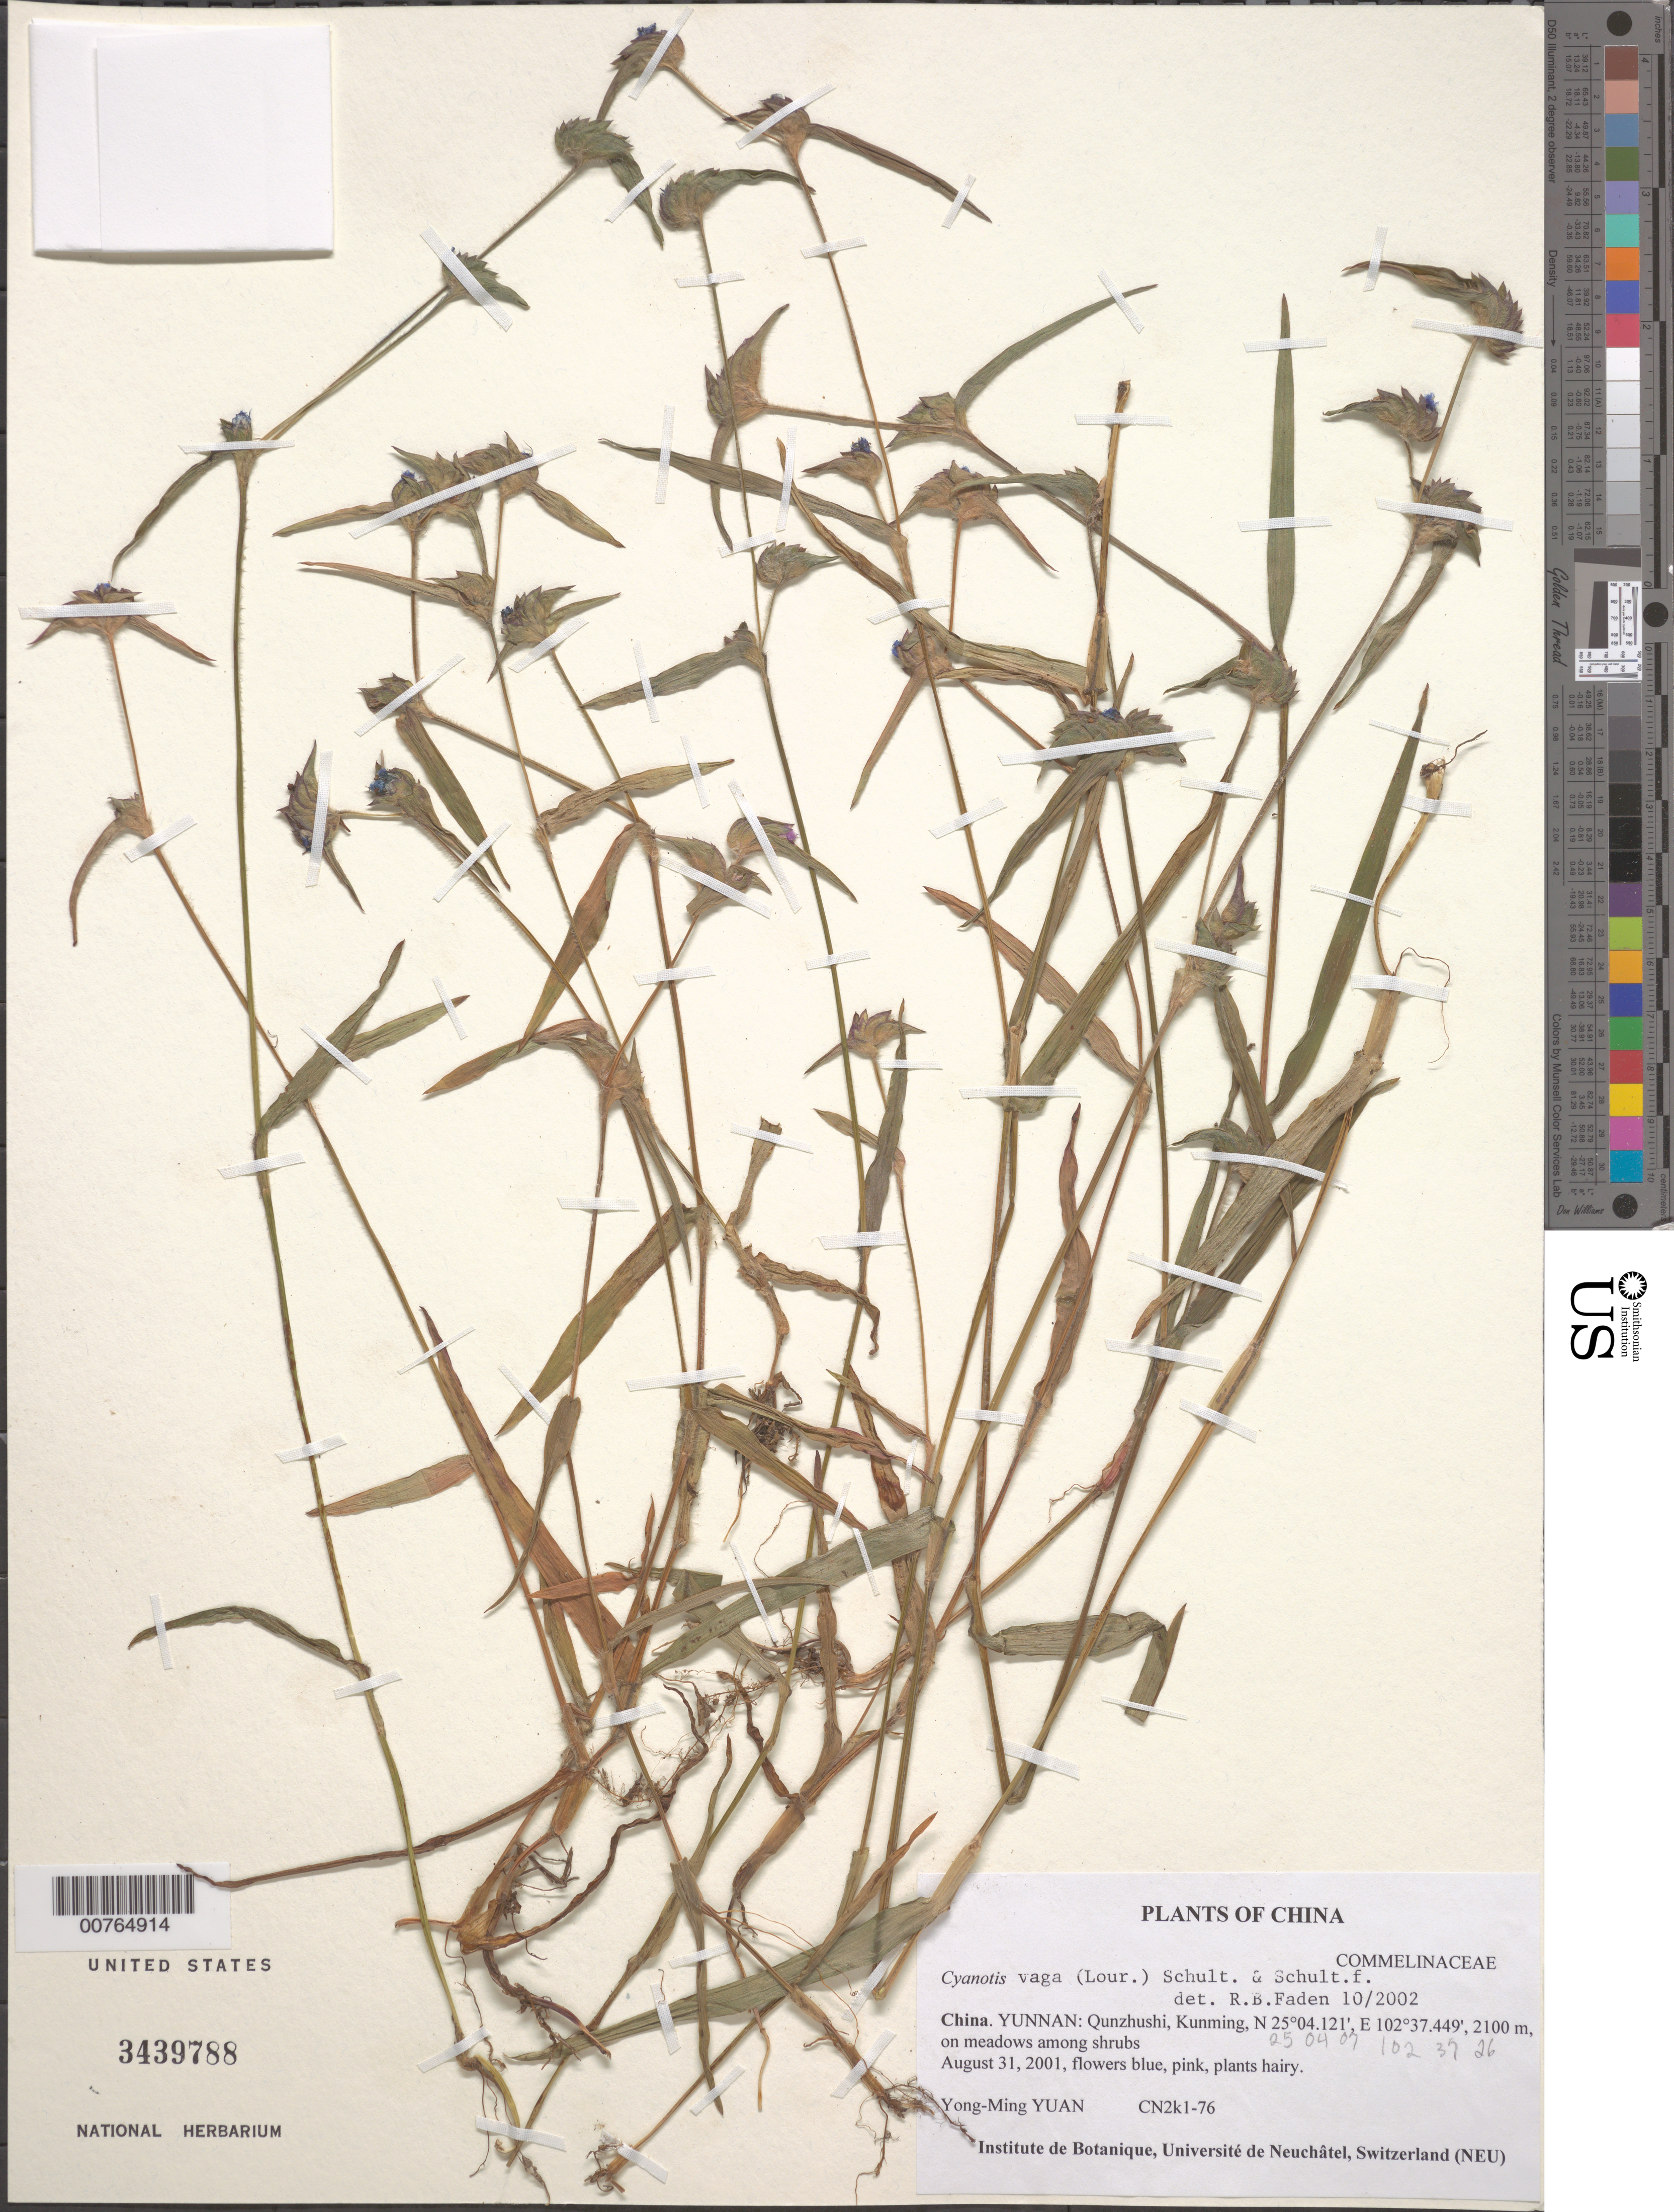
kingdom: Plantae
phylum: Tracheophyta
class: Liliopsida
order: Commelinales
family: Commelinaceae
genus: Cyanotis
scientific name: Cyanotis vaga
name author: (Lour.) Schult. & Schult. f.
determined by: Faden, Robert B., (US), Smithsonian Institution - National Museum of Natural History (UNITED STATES)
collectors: Y. M. Yuan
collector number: CN2k-76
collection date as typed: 31 Aug 2001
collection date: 2001-08-31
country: China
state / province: Yunnan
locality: Qunzhushi, Kunming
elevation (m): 2100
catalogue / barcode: US 3439788